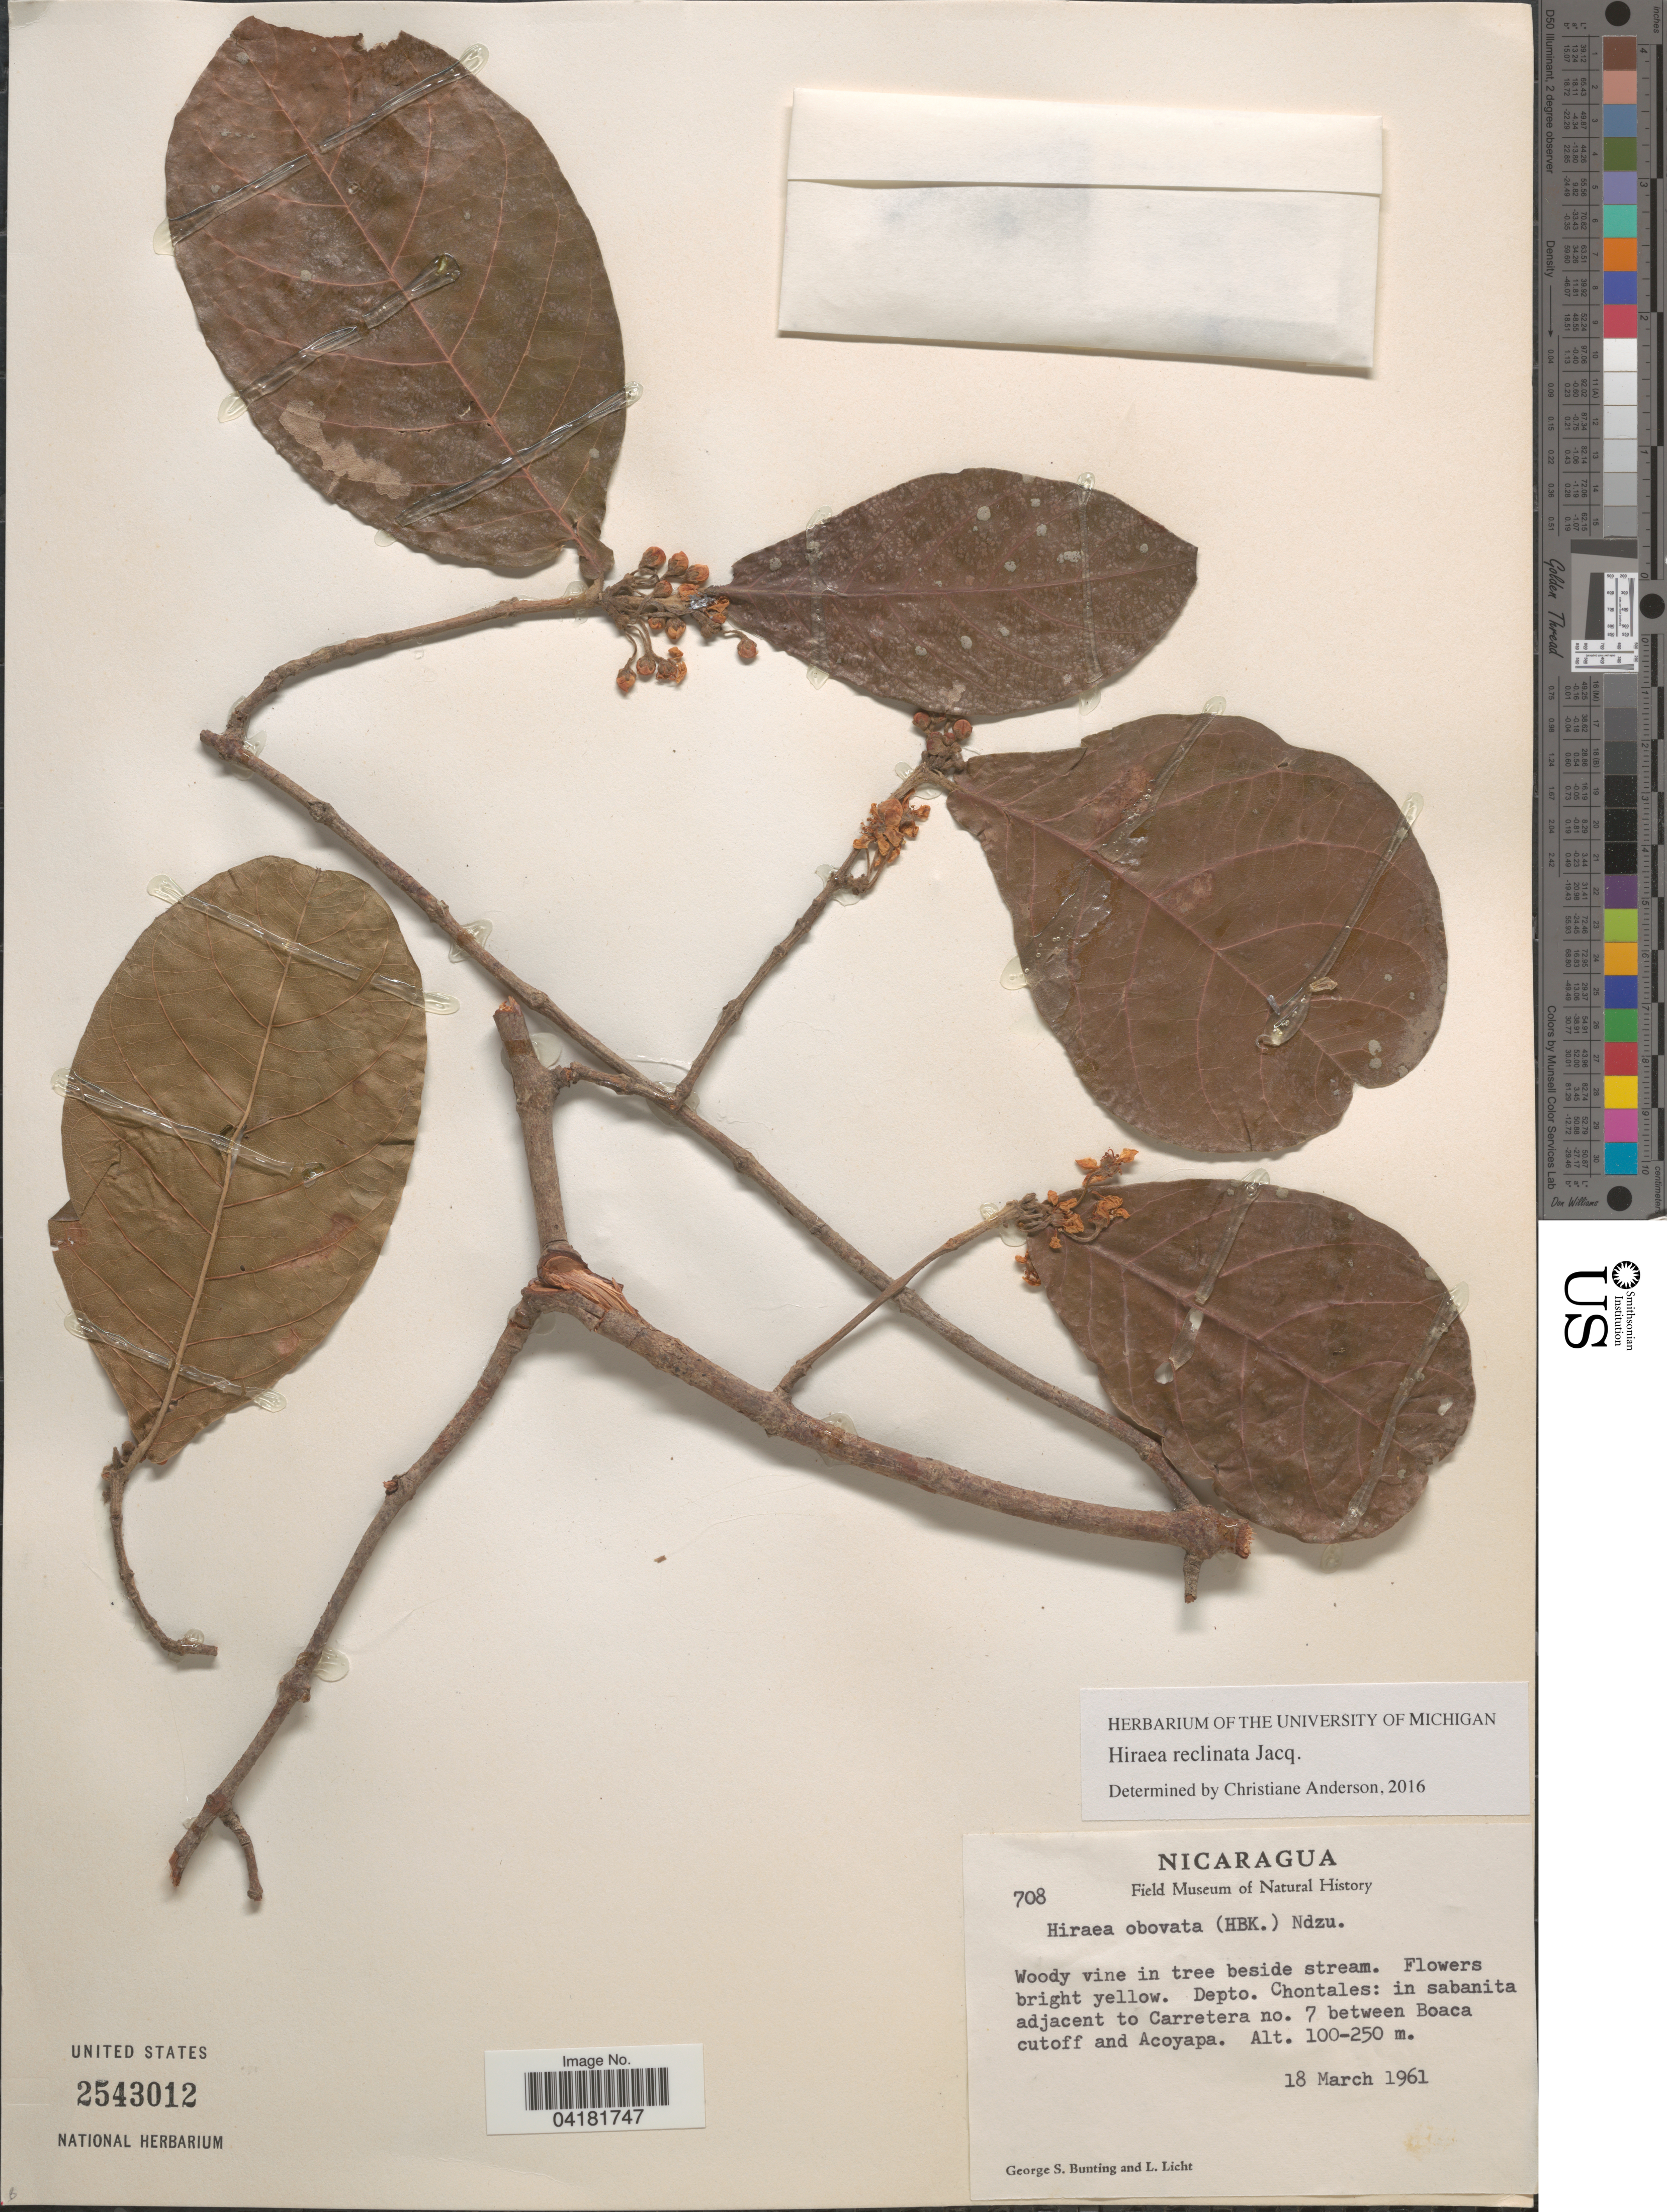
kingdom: Plantae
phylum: Tracheophyta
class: Magnoliopsida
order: Malpighiales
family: Malpighiaceae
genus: Hiraea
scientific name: Hiraea reclinata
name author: Jacq.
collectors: G. S. Bunting & L. Licht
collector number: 708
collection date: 1961-03-18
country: Nicaragua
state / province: Chontales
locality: Depto. Chontales: in sabanita adjacent to Carretera no. 7 between Boaca cutoff and Acoyapa.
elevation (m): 100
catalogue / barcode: US 2543012